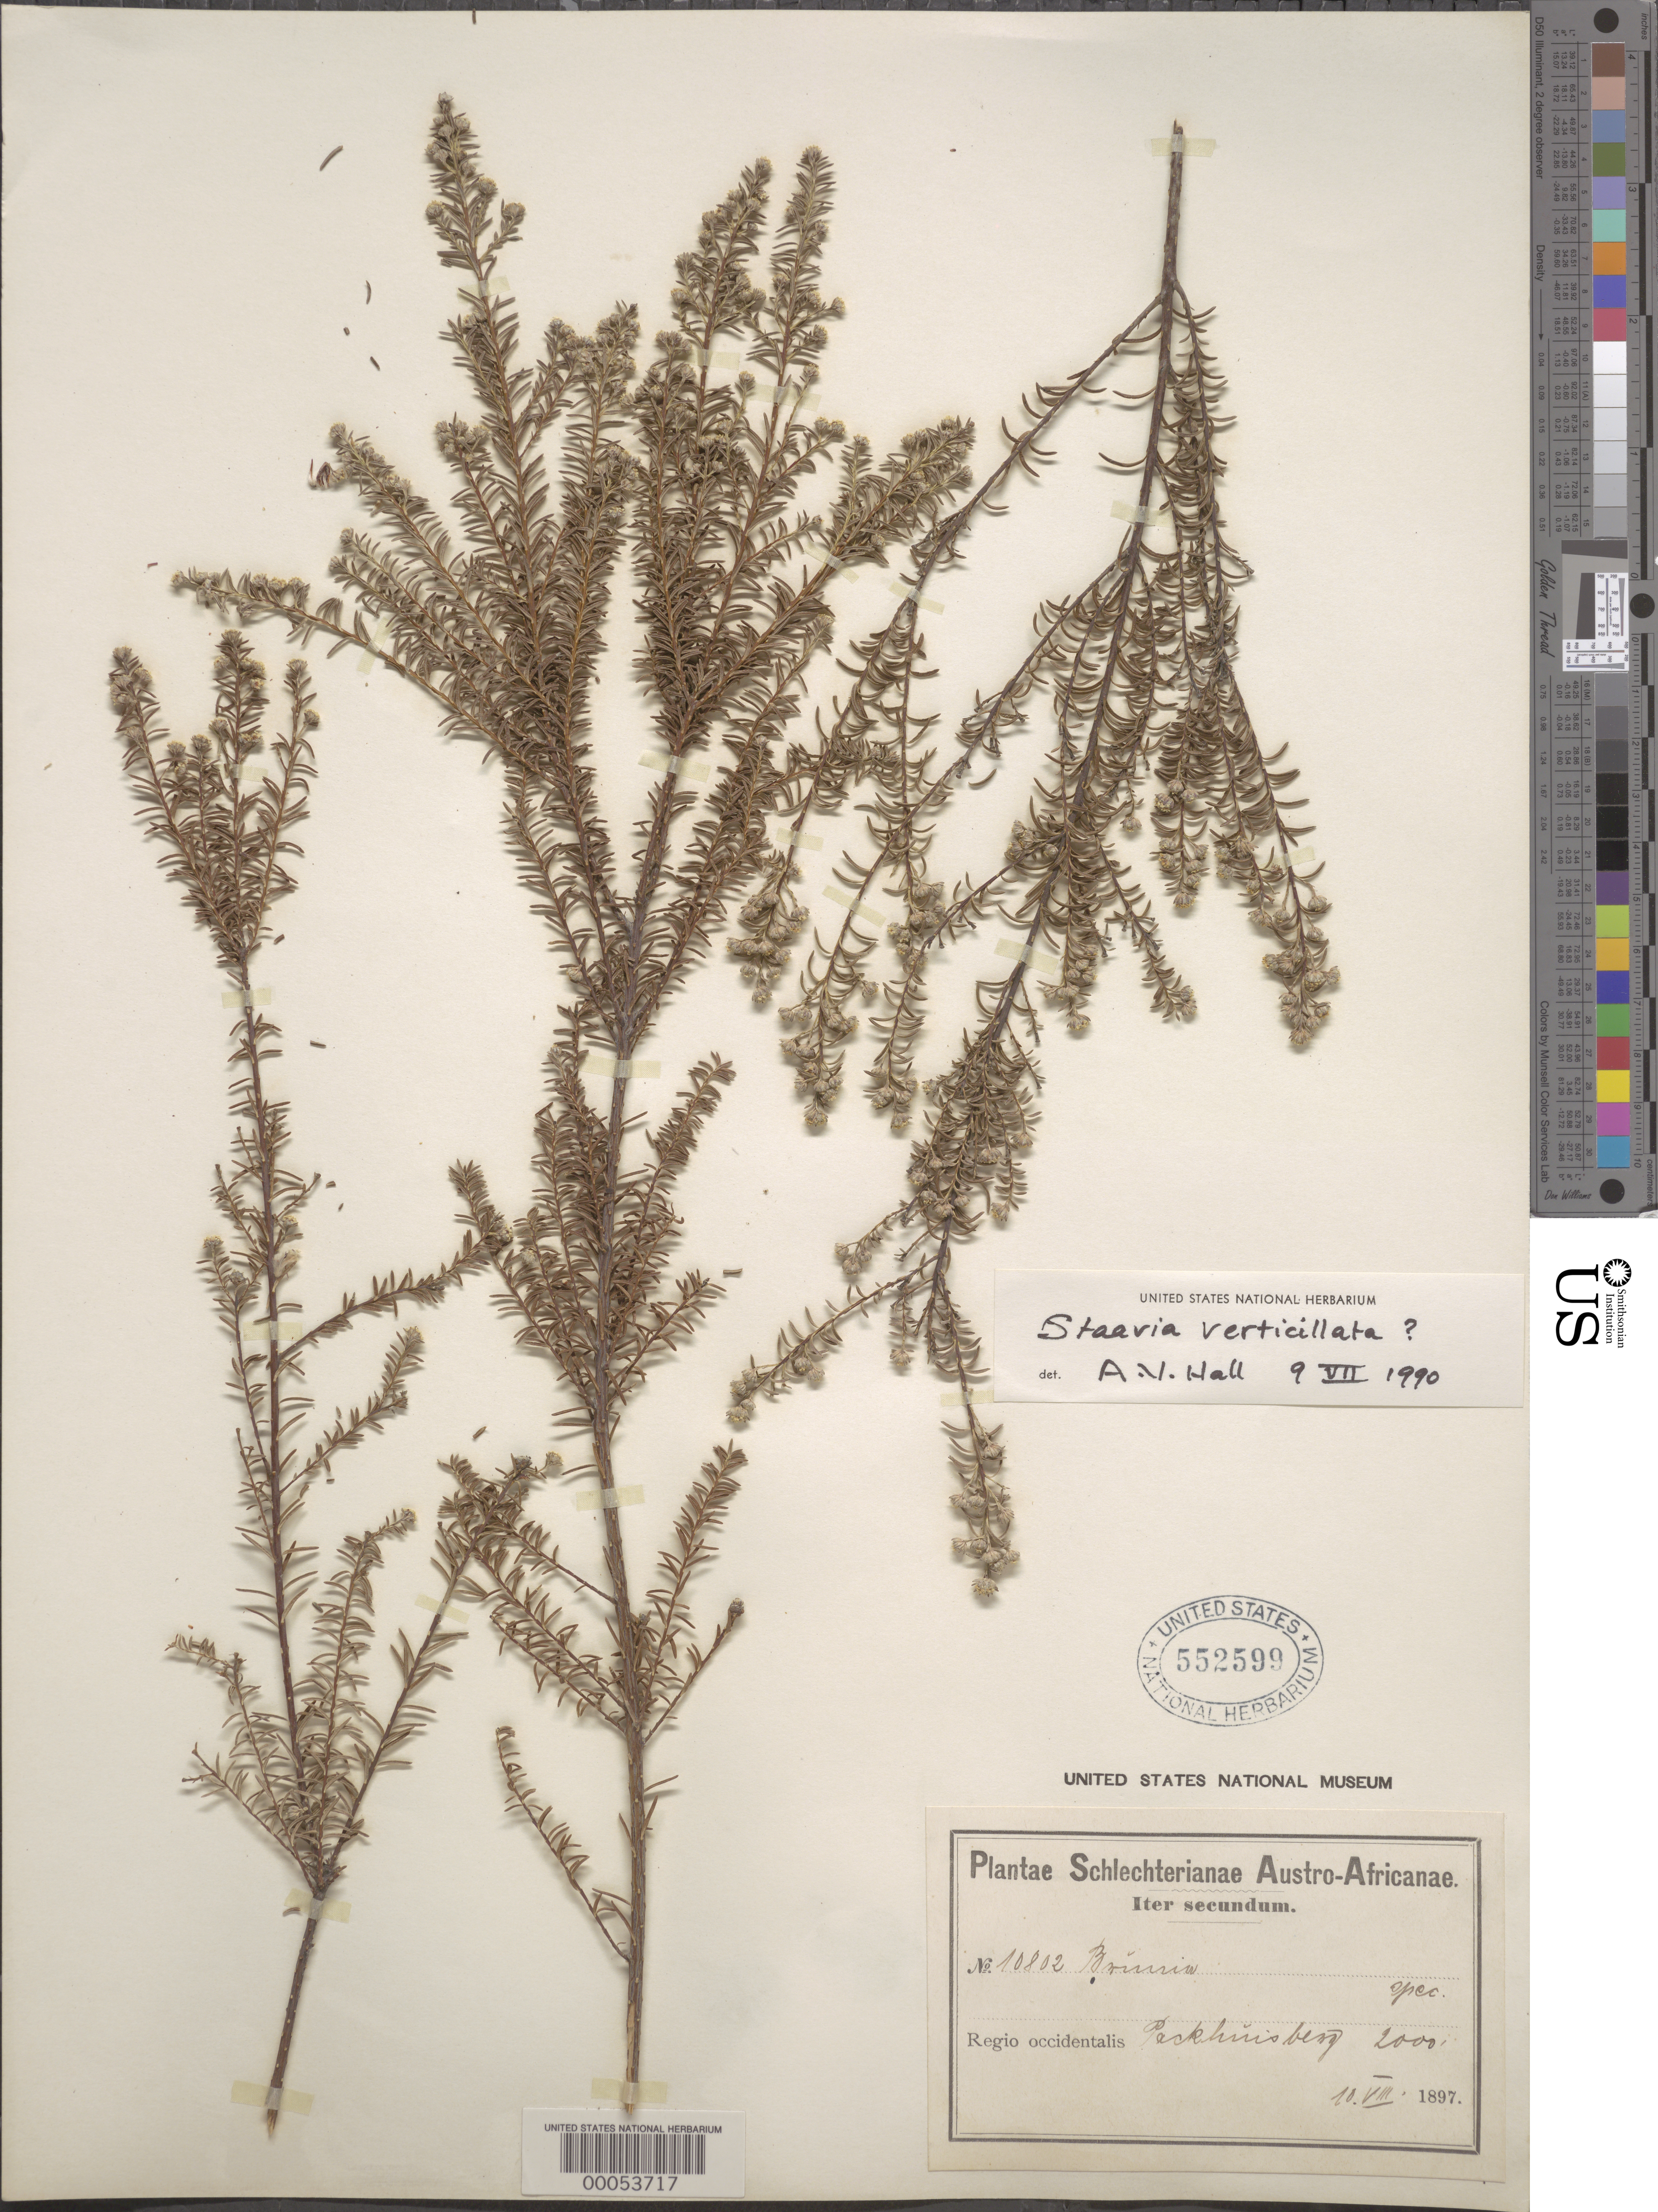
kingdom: Plantae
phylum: Tracheophyta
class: Magnoliopsida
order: Bruniales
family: Bruniaceae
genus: Staavia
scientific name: Staavia verticillata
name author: (L. f.) Pillans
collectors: F. R. R. Schlechter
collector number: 10802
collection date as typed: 10 Aug 1897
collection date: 1897-08-10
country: South Africa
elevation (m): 610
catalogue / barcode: US 552599